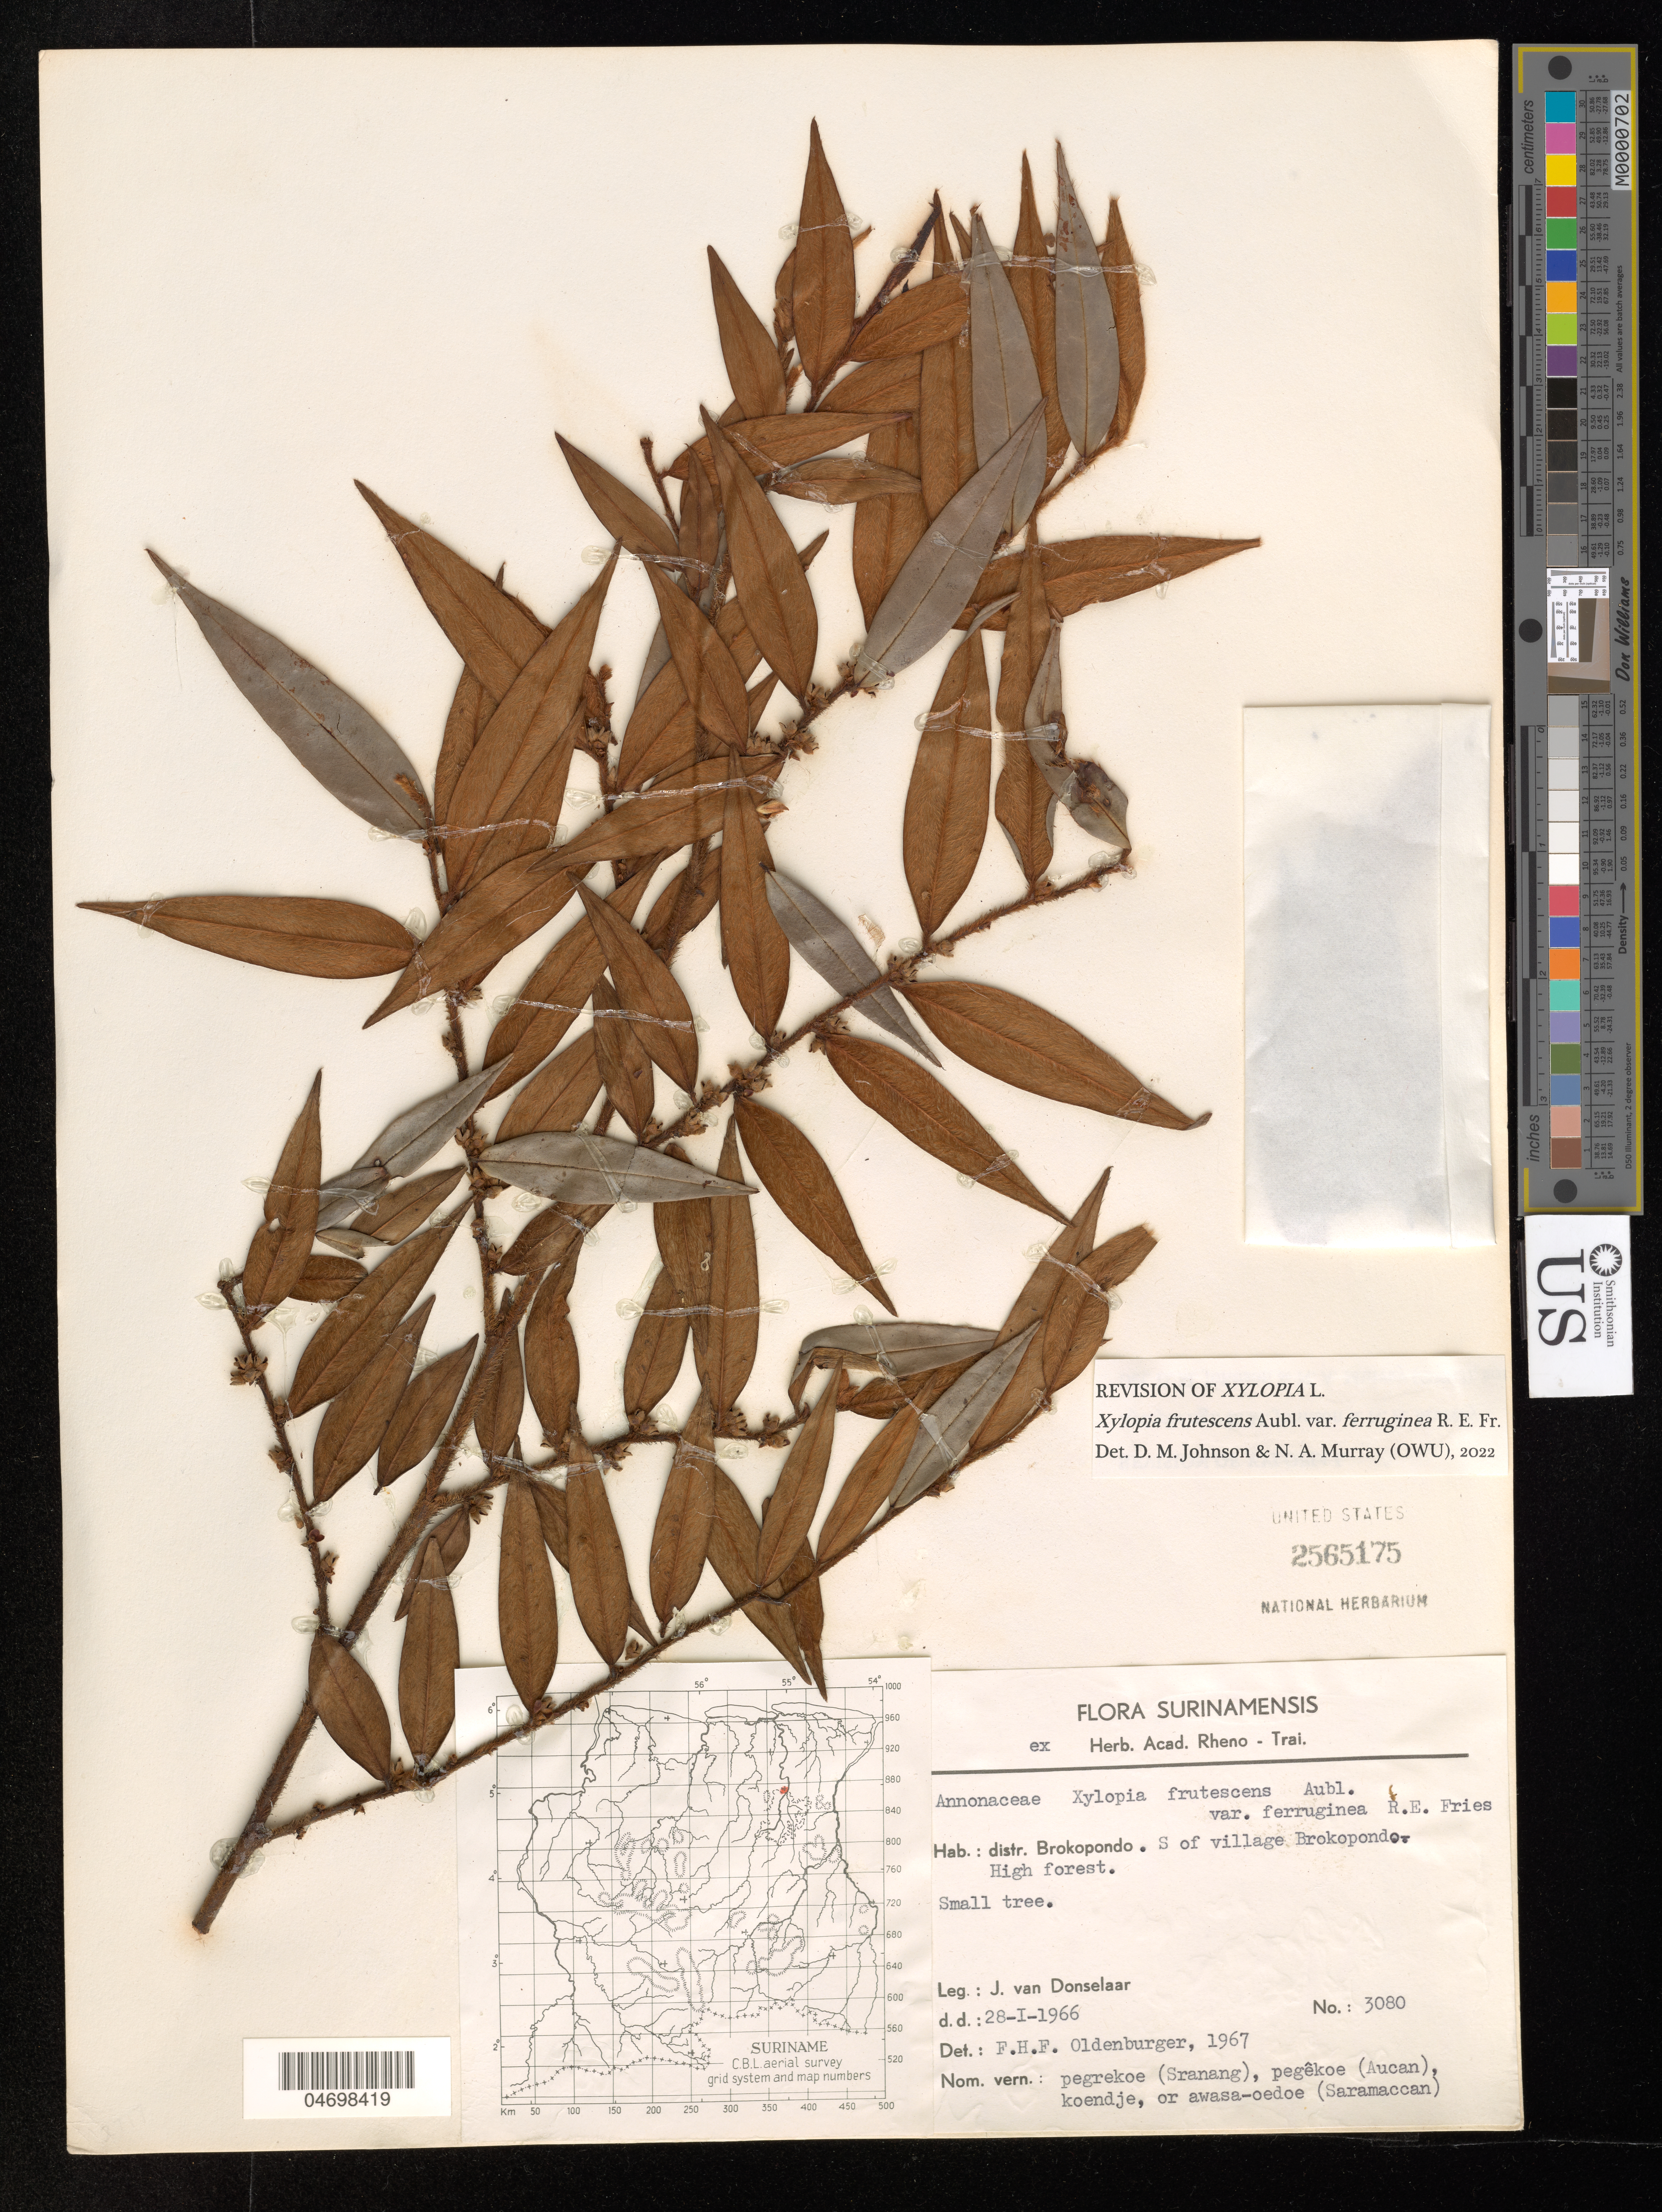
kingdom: Plantae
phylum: Tracheophyta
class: Magnoliopsida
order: Magnoliales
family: Annonaceae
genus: Xylopia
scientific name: Xylopia frutescens var. ferruginea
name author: R.E. Fr.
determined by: Johnson, D. M.; Murray, N. A.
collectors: J. Donselaar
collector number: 3080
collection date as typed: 28-Jan-66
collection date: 1966-01-28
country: Suriname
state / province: Brokopondo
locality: Brokopondo Village, S of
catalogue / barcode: US 2565175